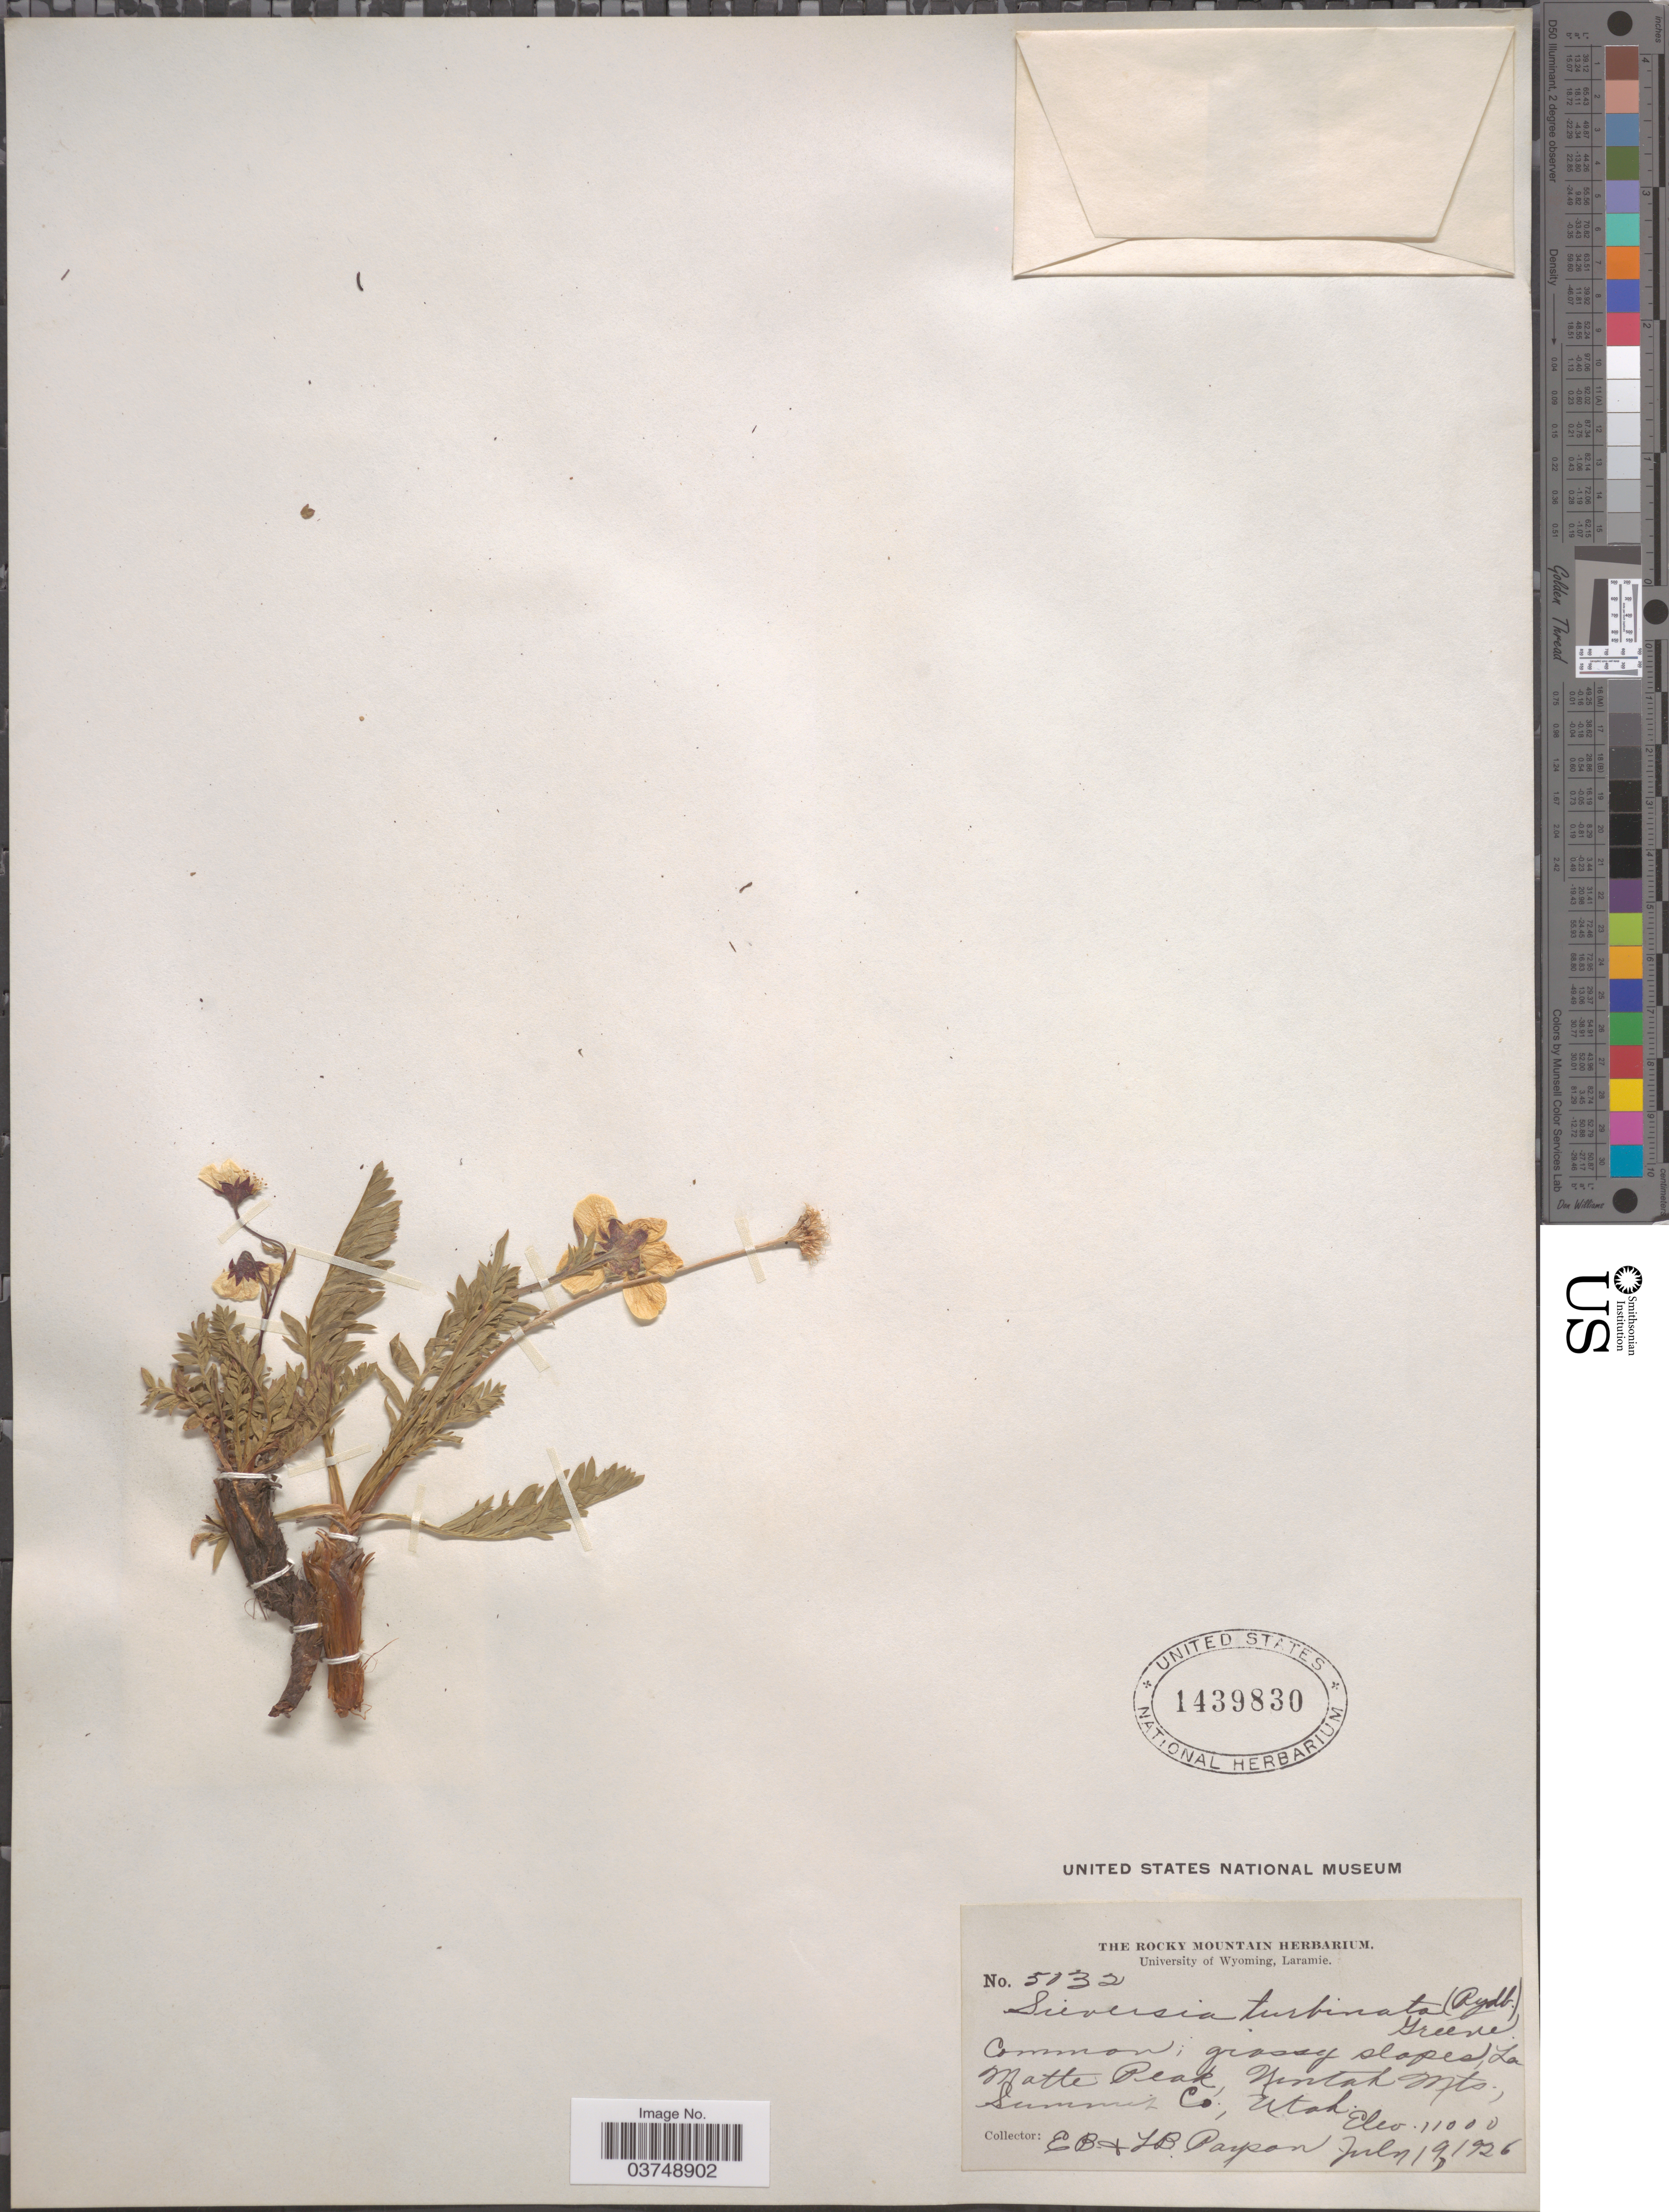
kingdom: Plantae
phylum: Tracheophyta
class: Magnoliopsida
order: Rosales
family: Rosaceae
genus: Geum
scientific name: Geum rossii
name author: (R. Br.) Ser.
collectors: E. B. Payson & L. Payson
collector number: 5032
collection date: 1926-07-19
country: United States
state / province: Utah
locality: La Matte Peak, Uintah Mts., Summit Co.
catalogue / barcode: US 1439830